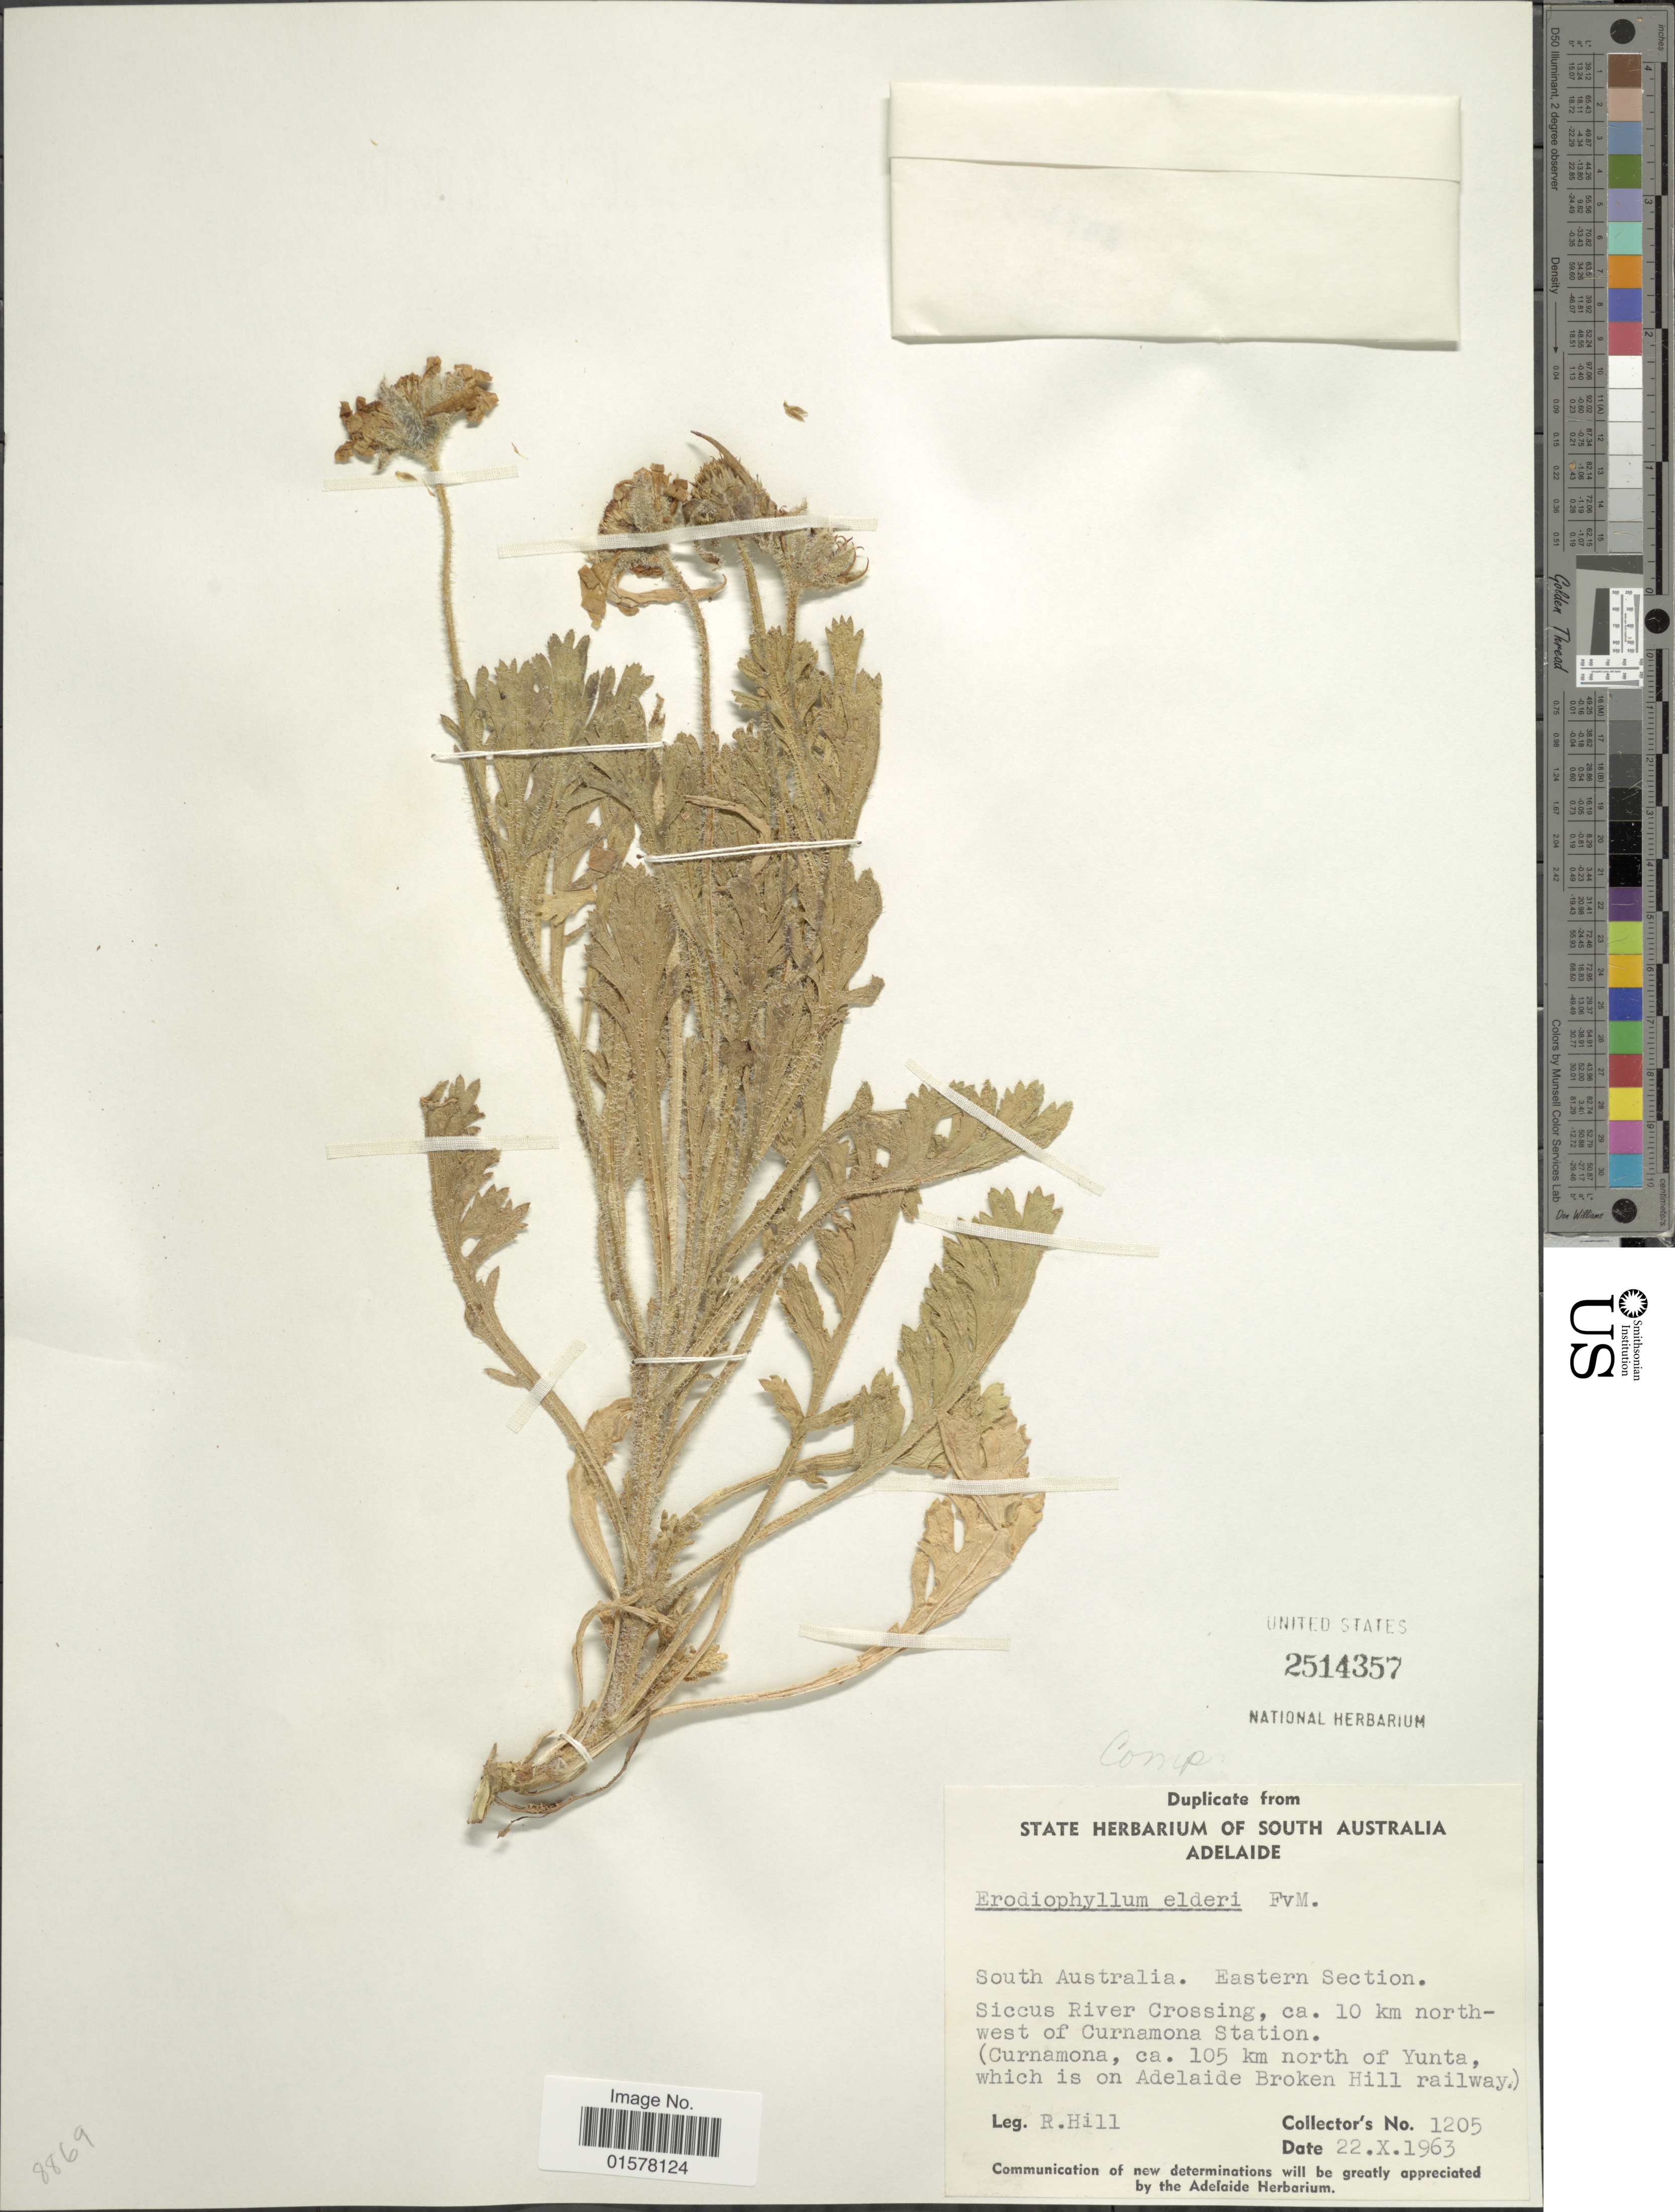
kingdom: Plantae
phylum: Tracheophyta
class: Magnoliopsida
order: Asterales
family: Asteraceae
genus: Erodiophyllum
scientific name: Erodiophyllum elderi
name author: F. Muell.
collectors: R. Hill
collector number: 1205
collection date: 1963-10-22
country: Australia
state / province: South Australia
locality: South Australia. Eastern Section. Siccus River Crossing, ca. 10 km north-west of Curnamona Station. (Curnamona, ca. 105 km north of Yunta, which is on Adelaide Broken Hill railway)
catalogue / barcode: US 2514357